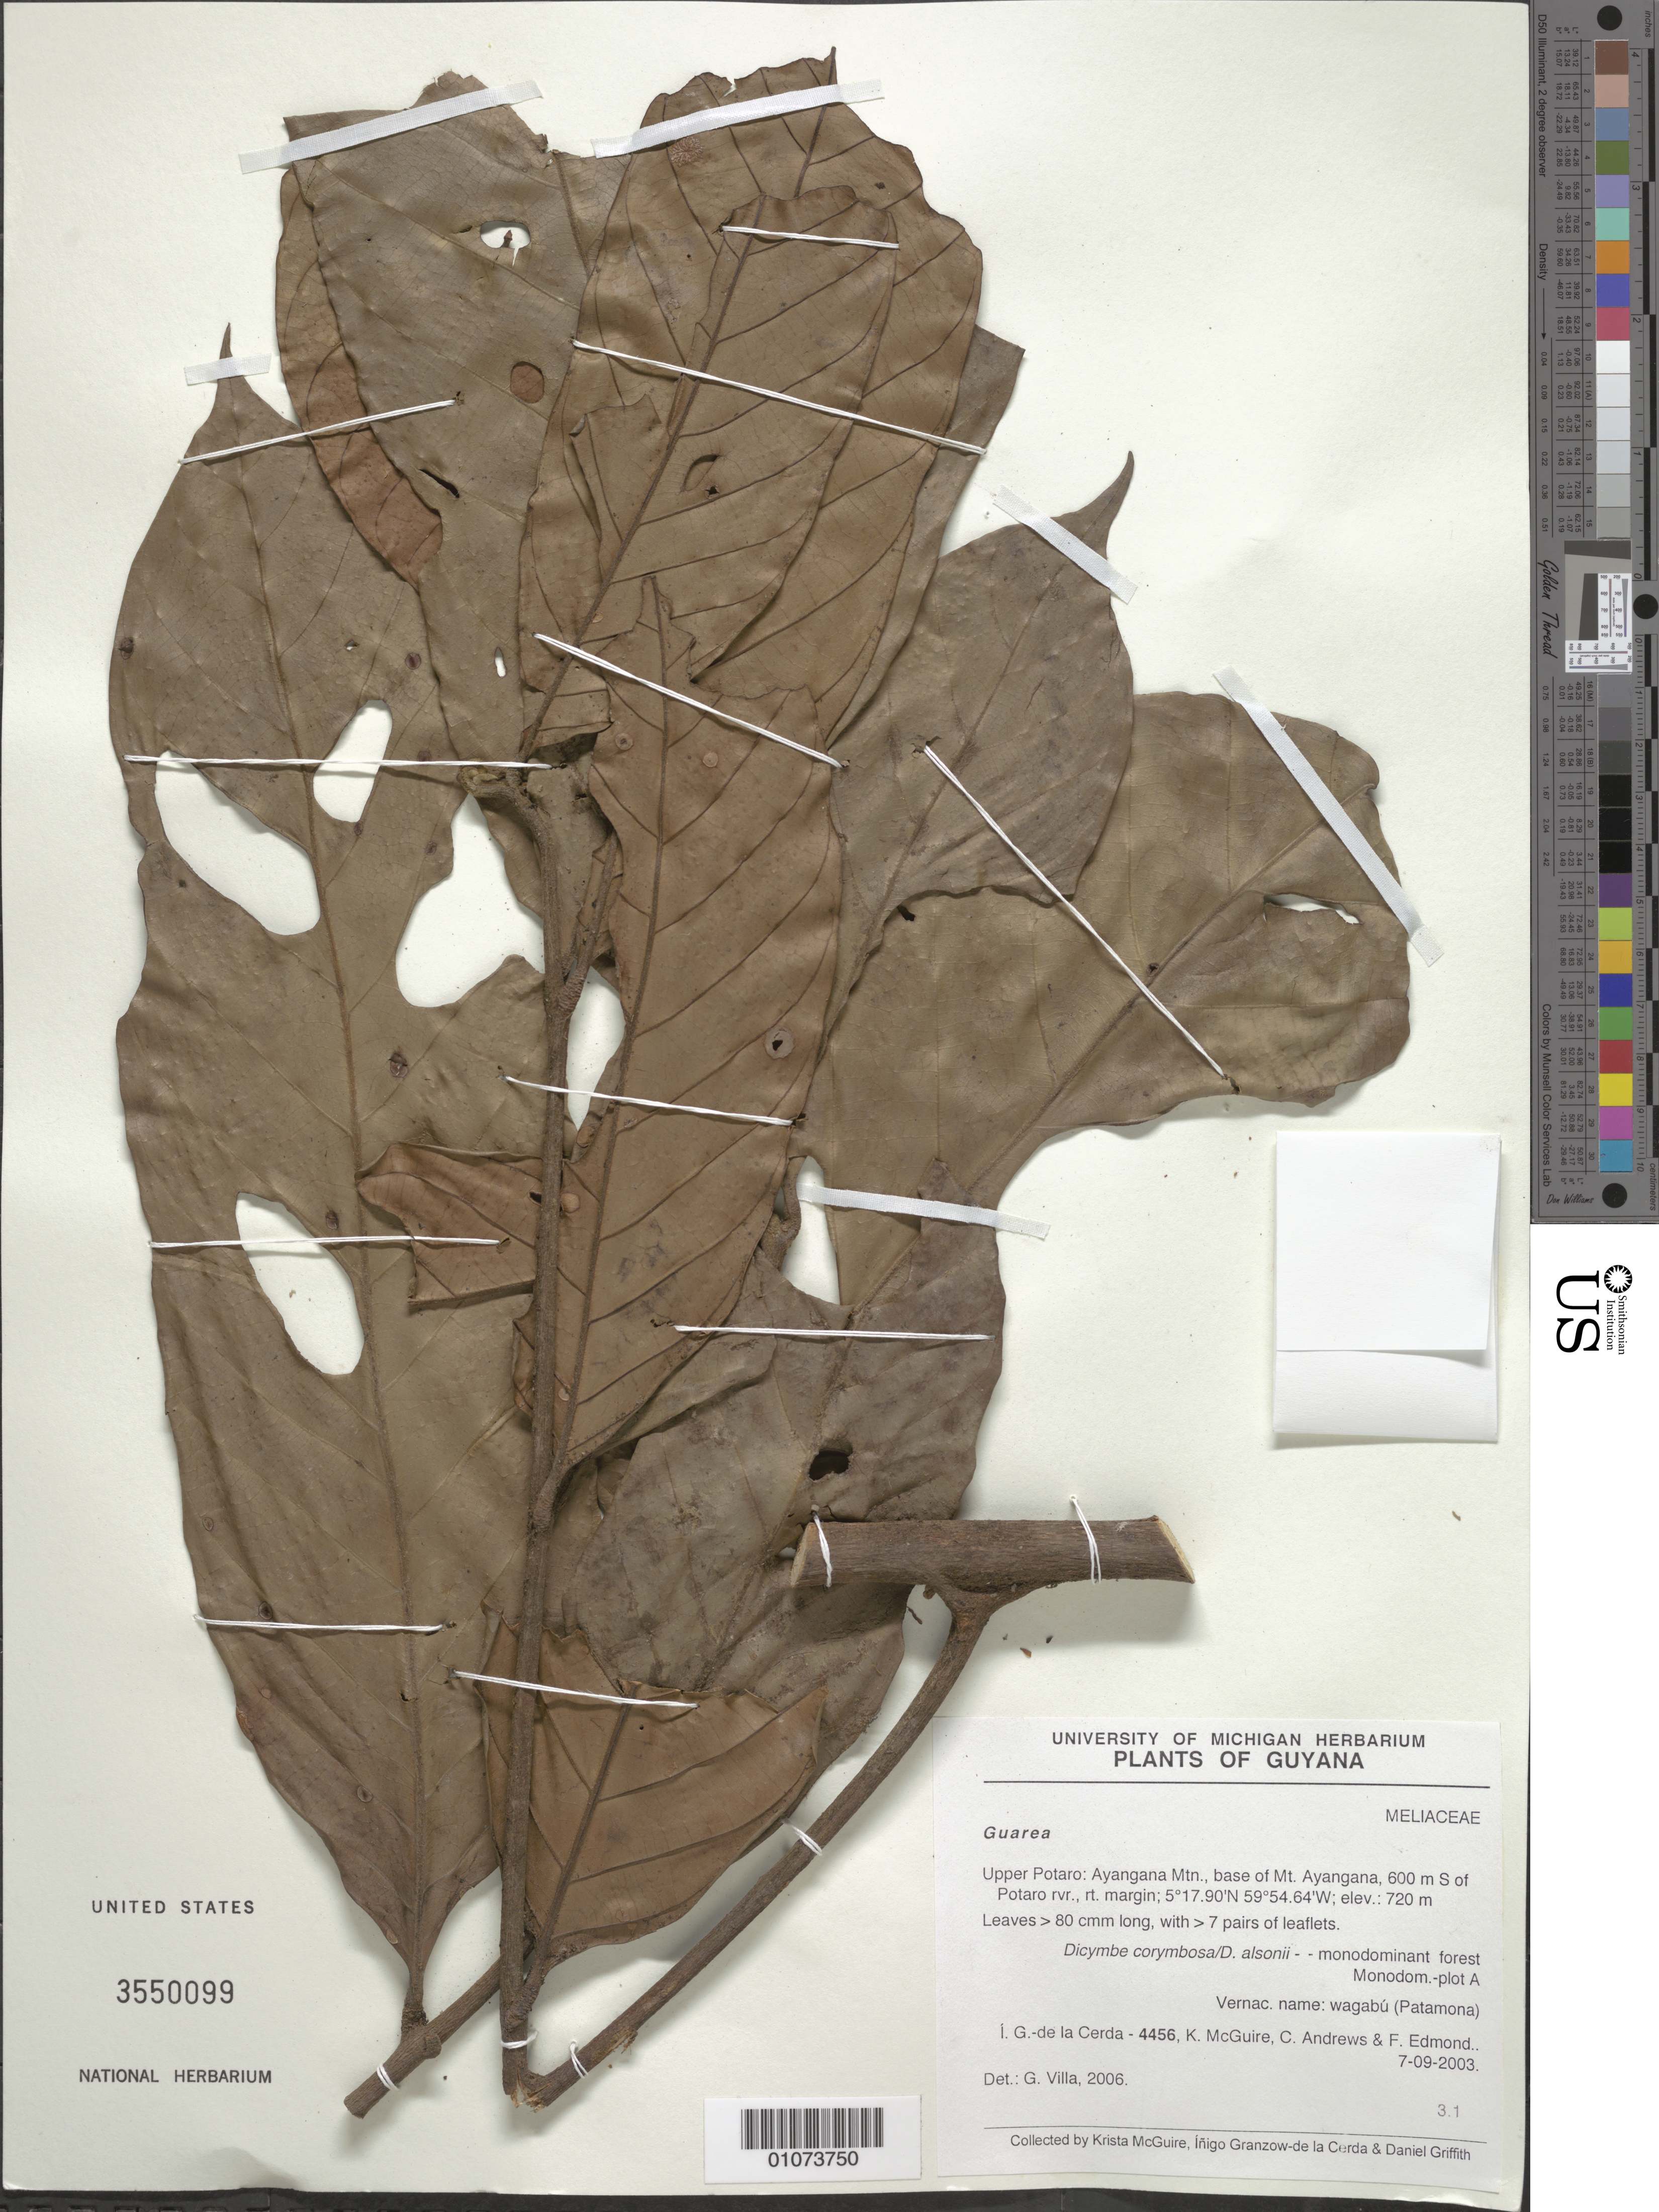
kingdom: Plantae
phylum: Tracheophyta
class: Magnoliopsida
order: Sapindales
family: Meliaceae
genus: Guarea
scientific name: Guarea sp.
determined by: Villa, Gorky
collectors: I. de la Cerda, K. McGuire, C. Andrews & F. Edmond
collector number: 4456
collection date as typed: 7-Sep-03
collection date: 2003-09-07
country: Guyana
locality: Upper Potaro: Ayangana Mtn., base of Mt. Ayangana, 600m S of Potaro R., right margin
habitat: Dicymbe corymbosa / D. alsonii - monodominant forest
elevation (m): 720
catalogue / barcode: US 3550099